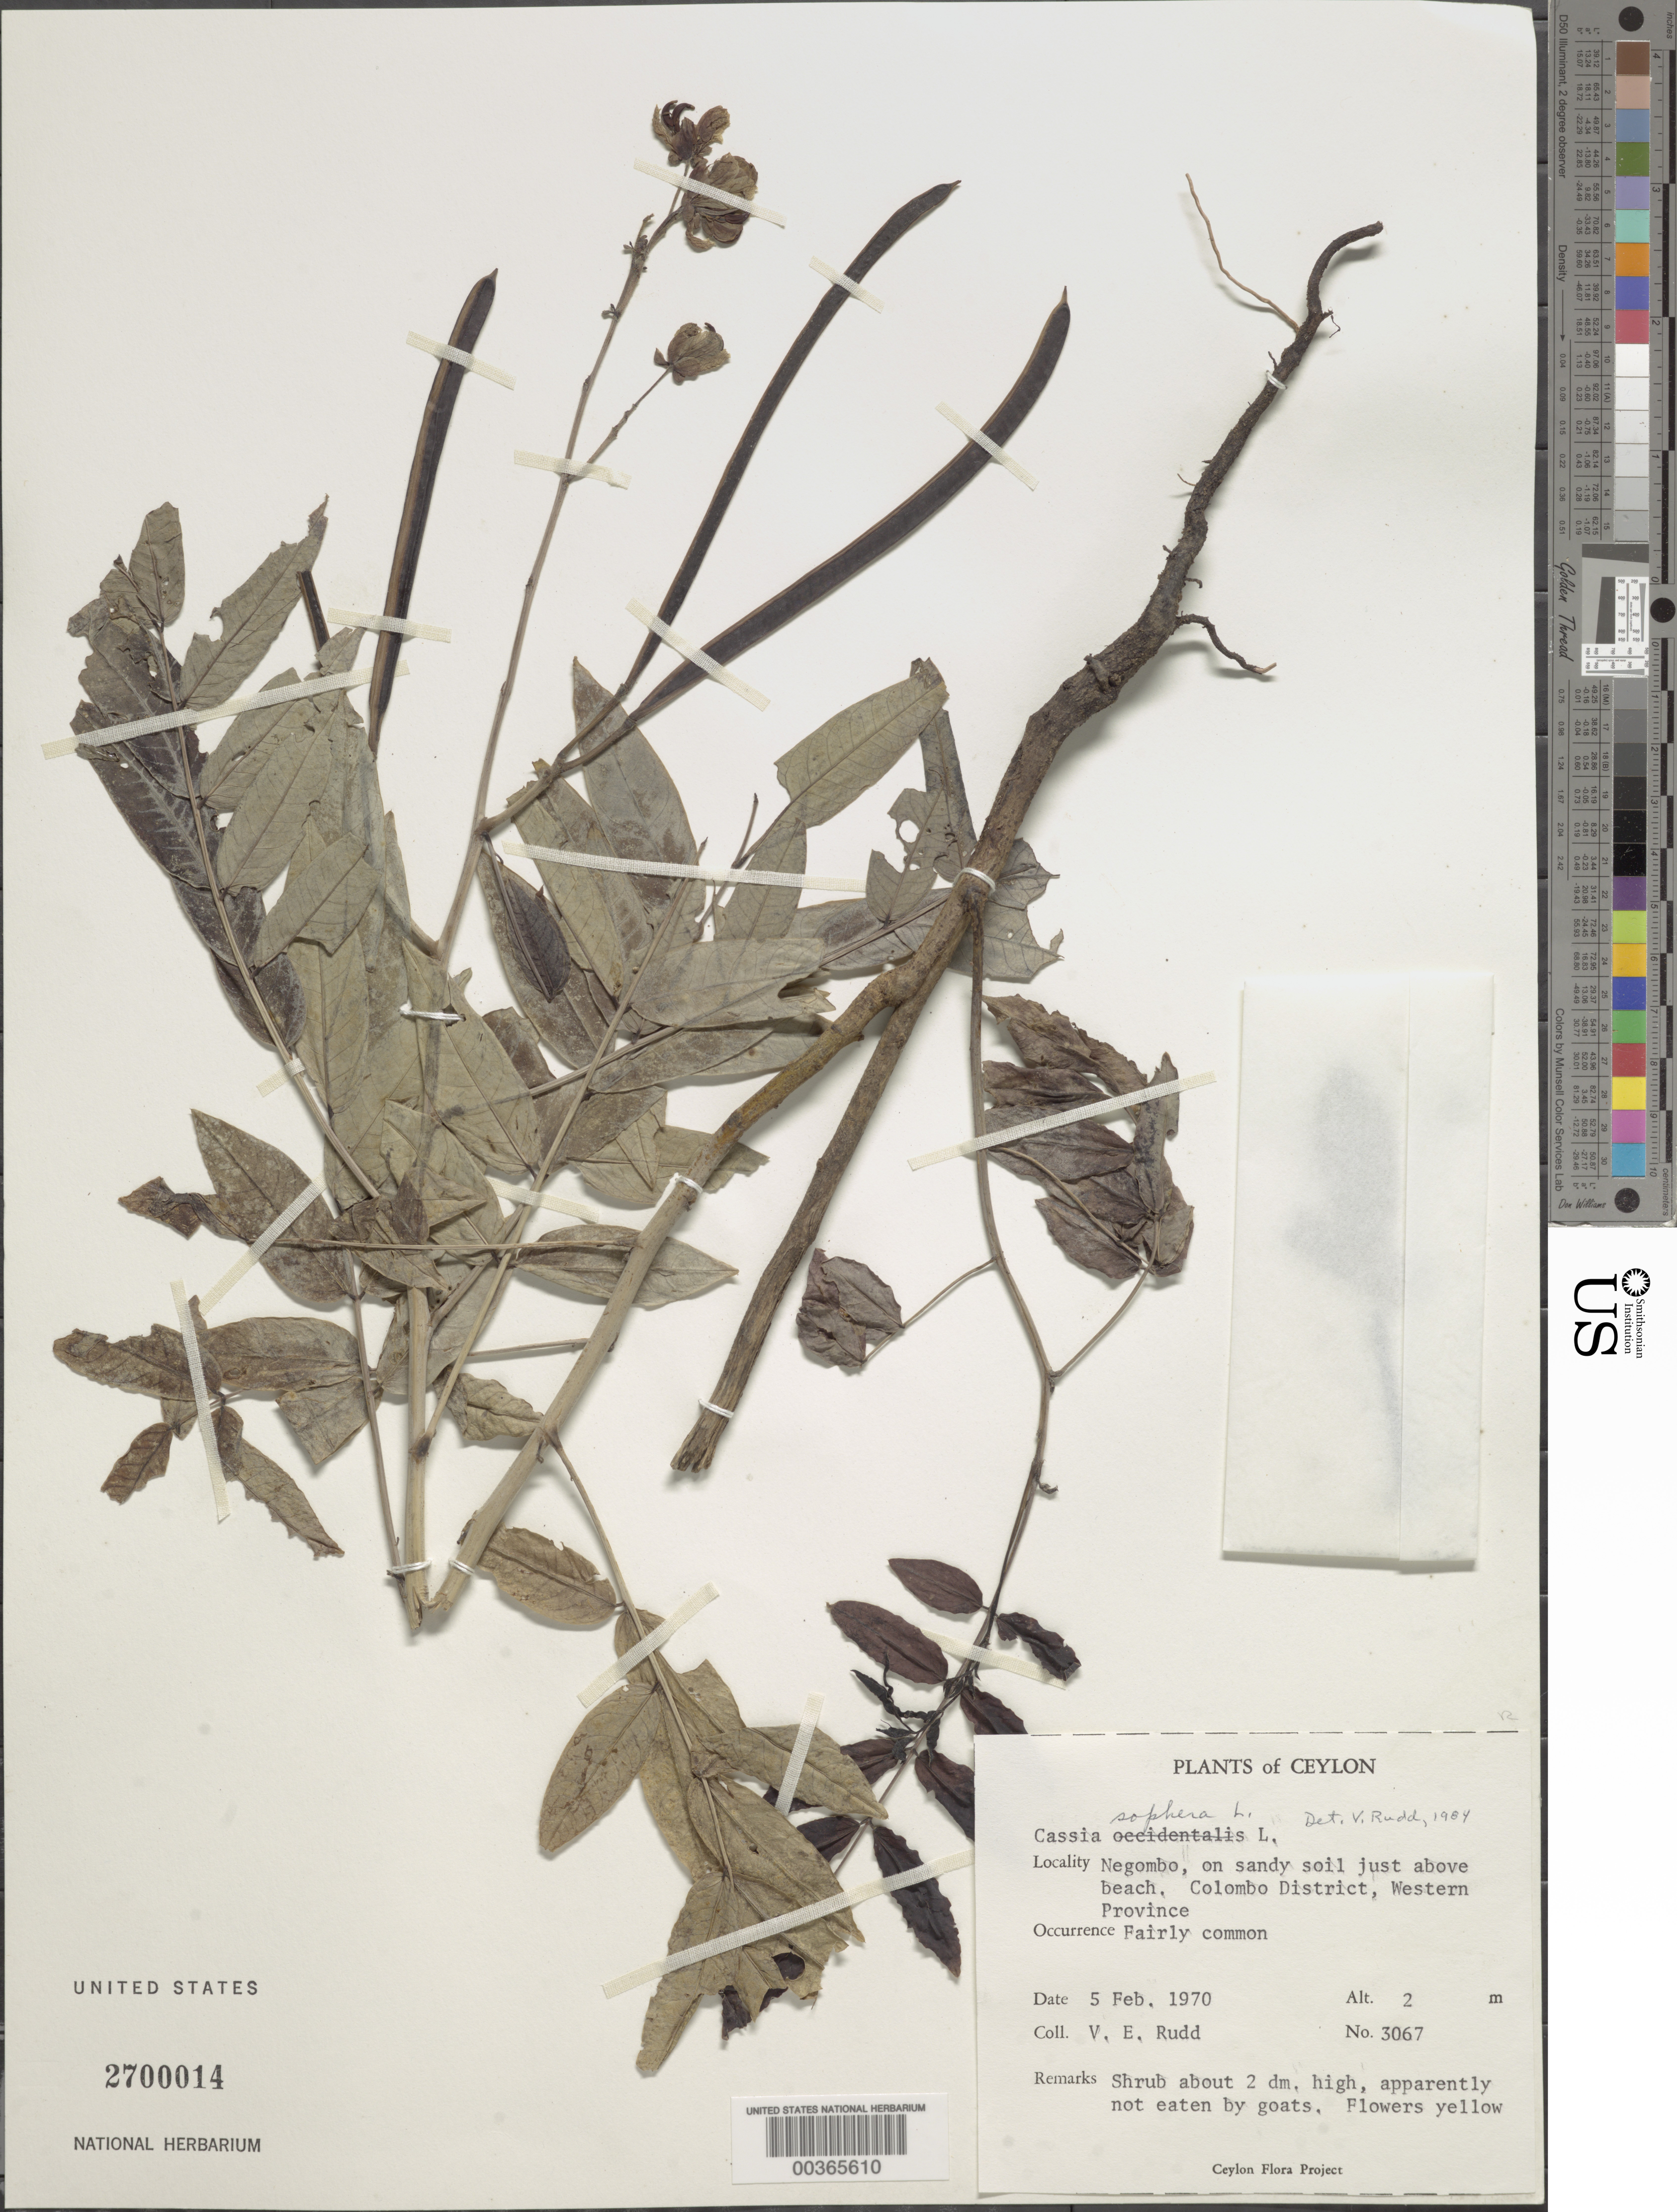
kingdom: Plantae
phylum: Tracheophyta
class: Magnoliopsida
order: Fabales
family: Fabaceae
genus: Senna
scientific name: Senna sophera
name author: (L.) Roxb.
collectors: V. E. Rudd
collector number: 3067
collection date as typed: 05 Feb 1970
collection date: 1970-02-05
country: Sri Lanka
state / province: Western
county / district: Colombo Dist.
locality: Negombo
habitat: On sandy soil just above beach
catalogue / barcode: US 2700014